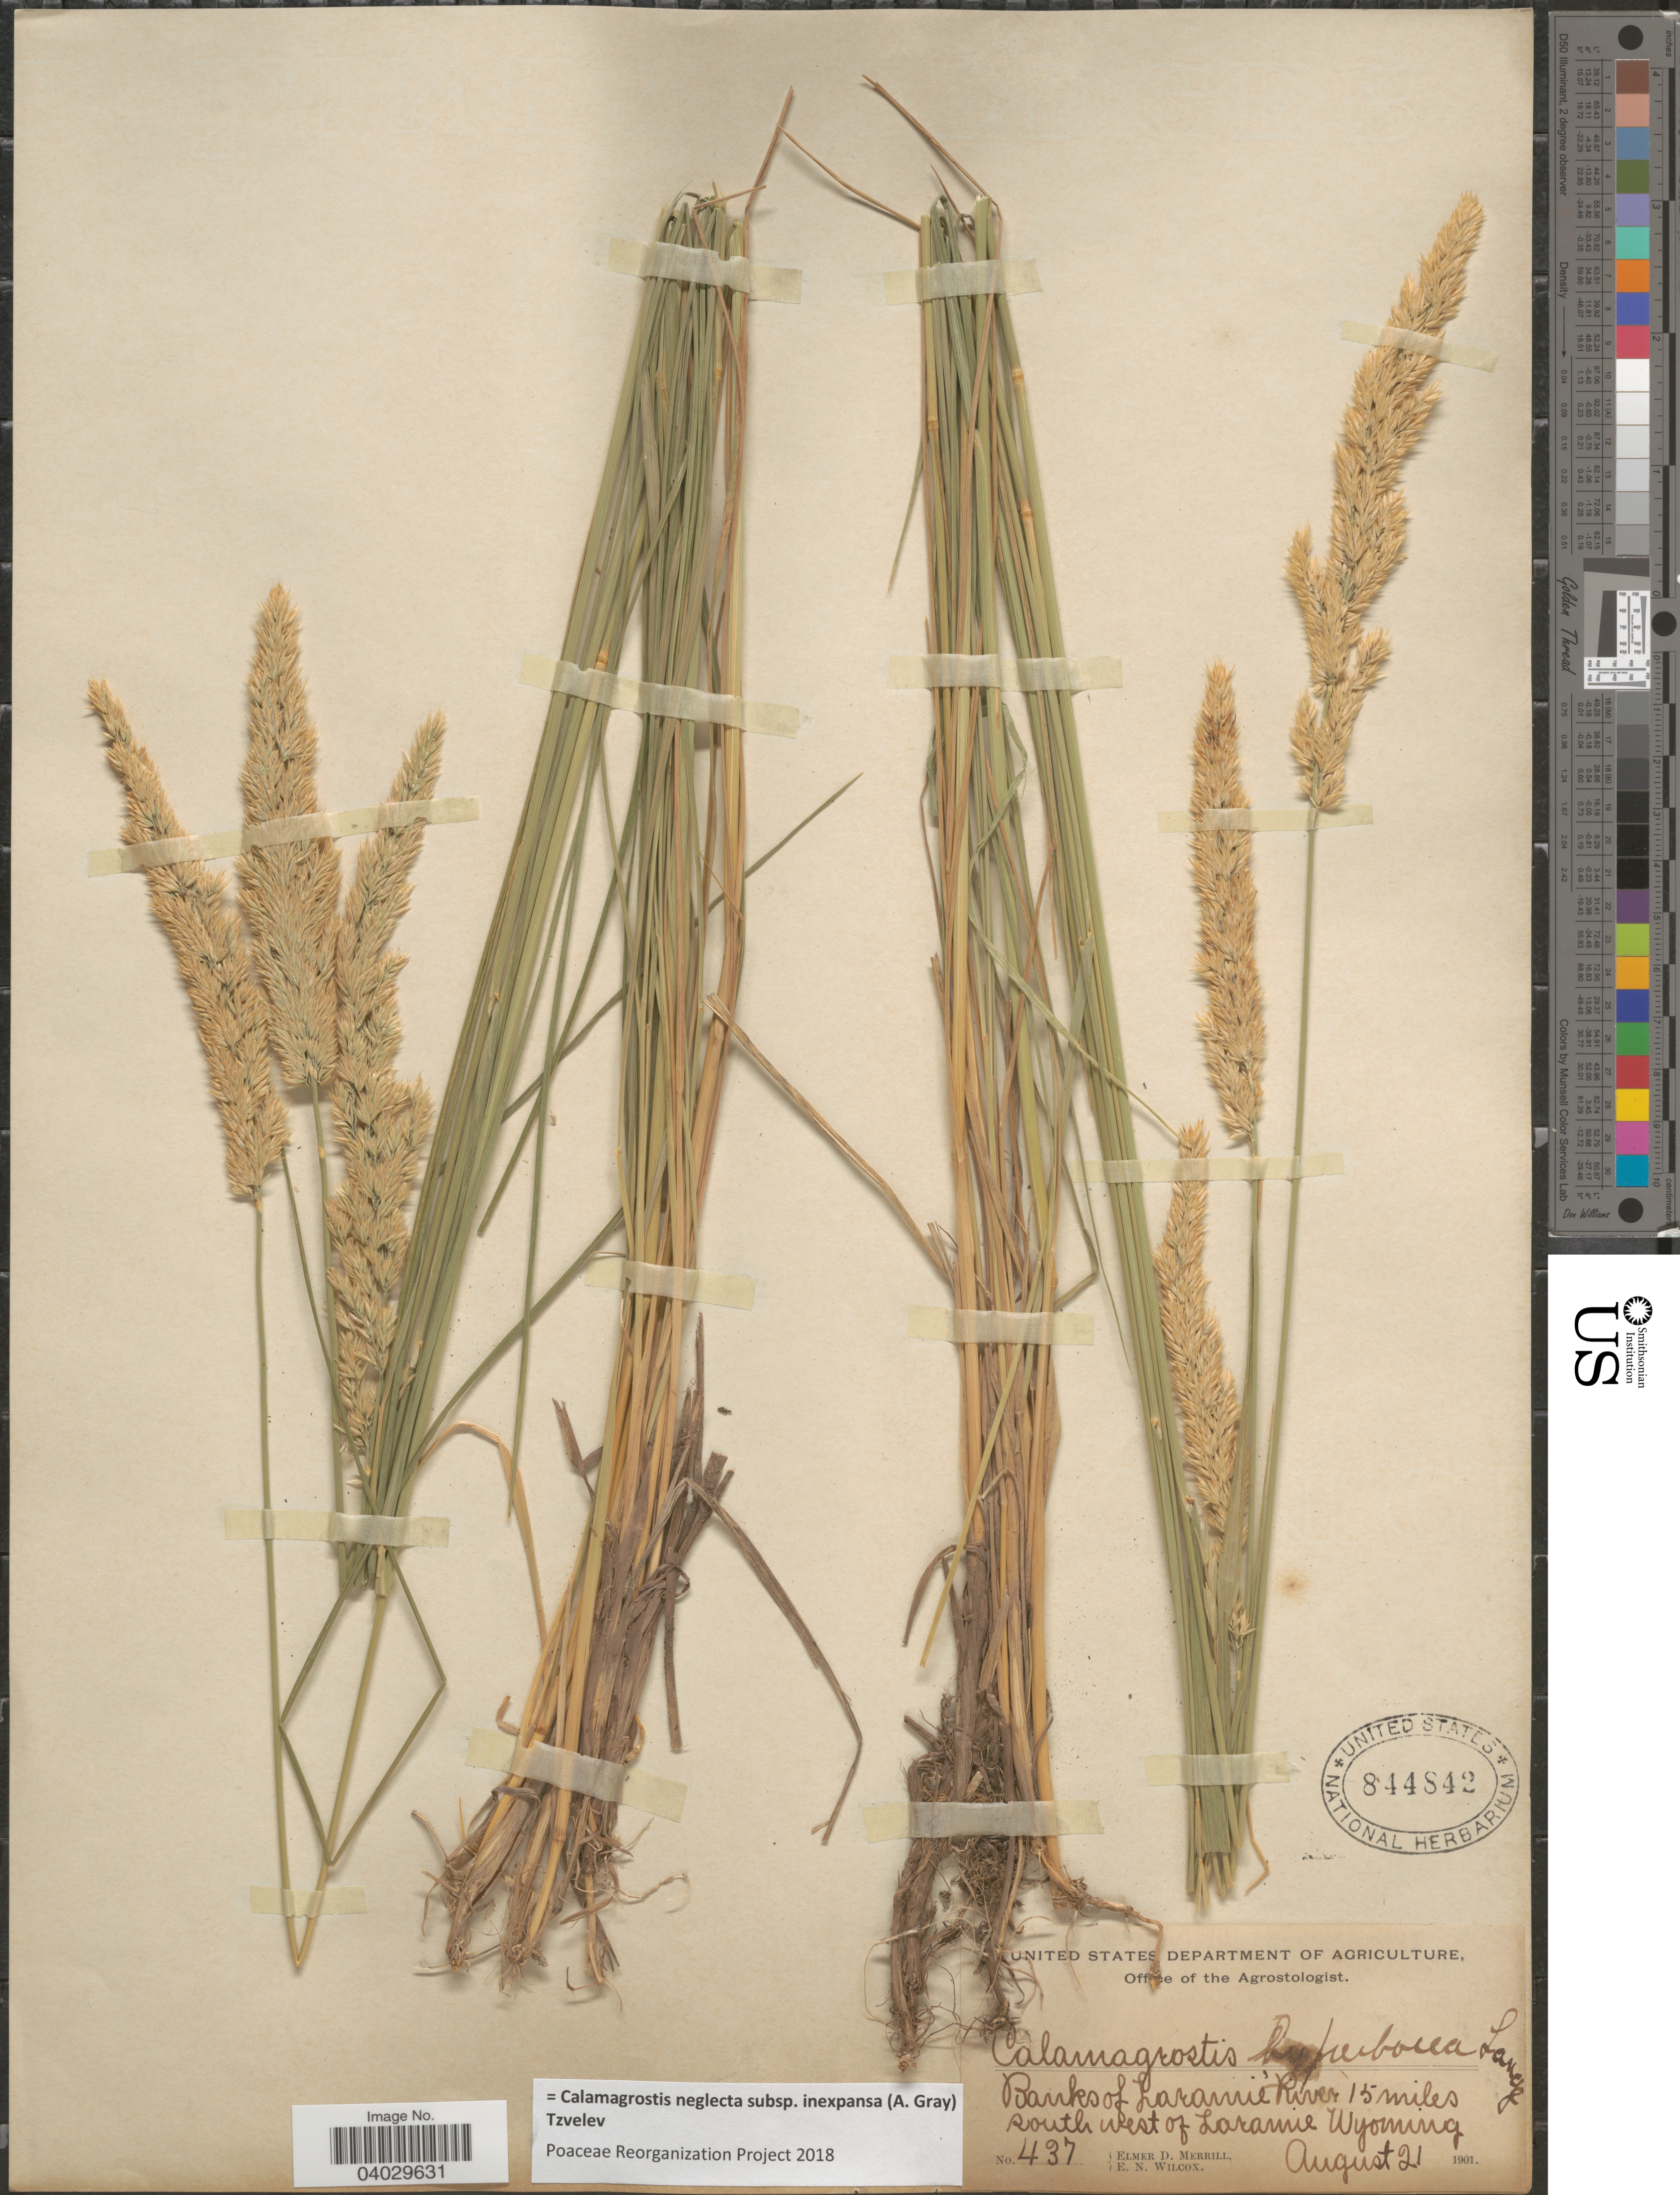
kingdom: Plantae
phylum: Tracheophyta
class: Liliopsida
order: Poales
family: Poaceae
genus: Calamagrostis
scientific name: Calamagrostis neglecta subsp. inexpansa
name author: (A. Gray) Tzvelev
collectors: E. D. Merrill & E. Wilcox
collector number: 437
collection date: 1901-08-21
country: United States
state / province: Wyoming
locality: Banks of Laramie River 15 miles south west of Laramie.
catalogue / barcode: US 844842